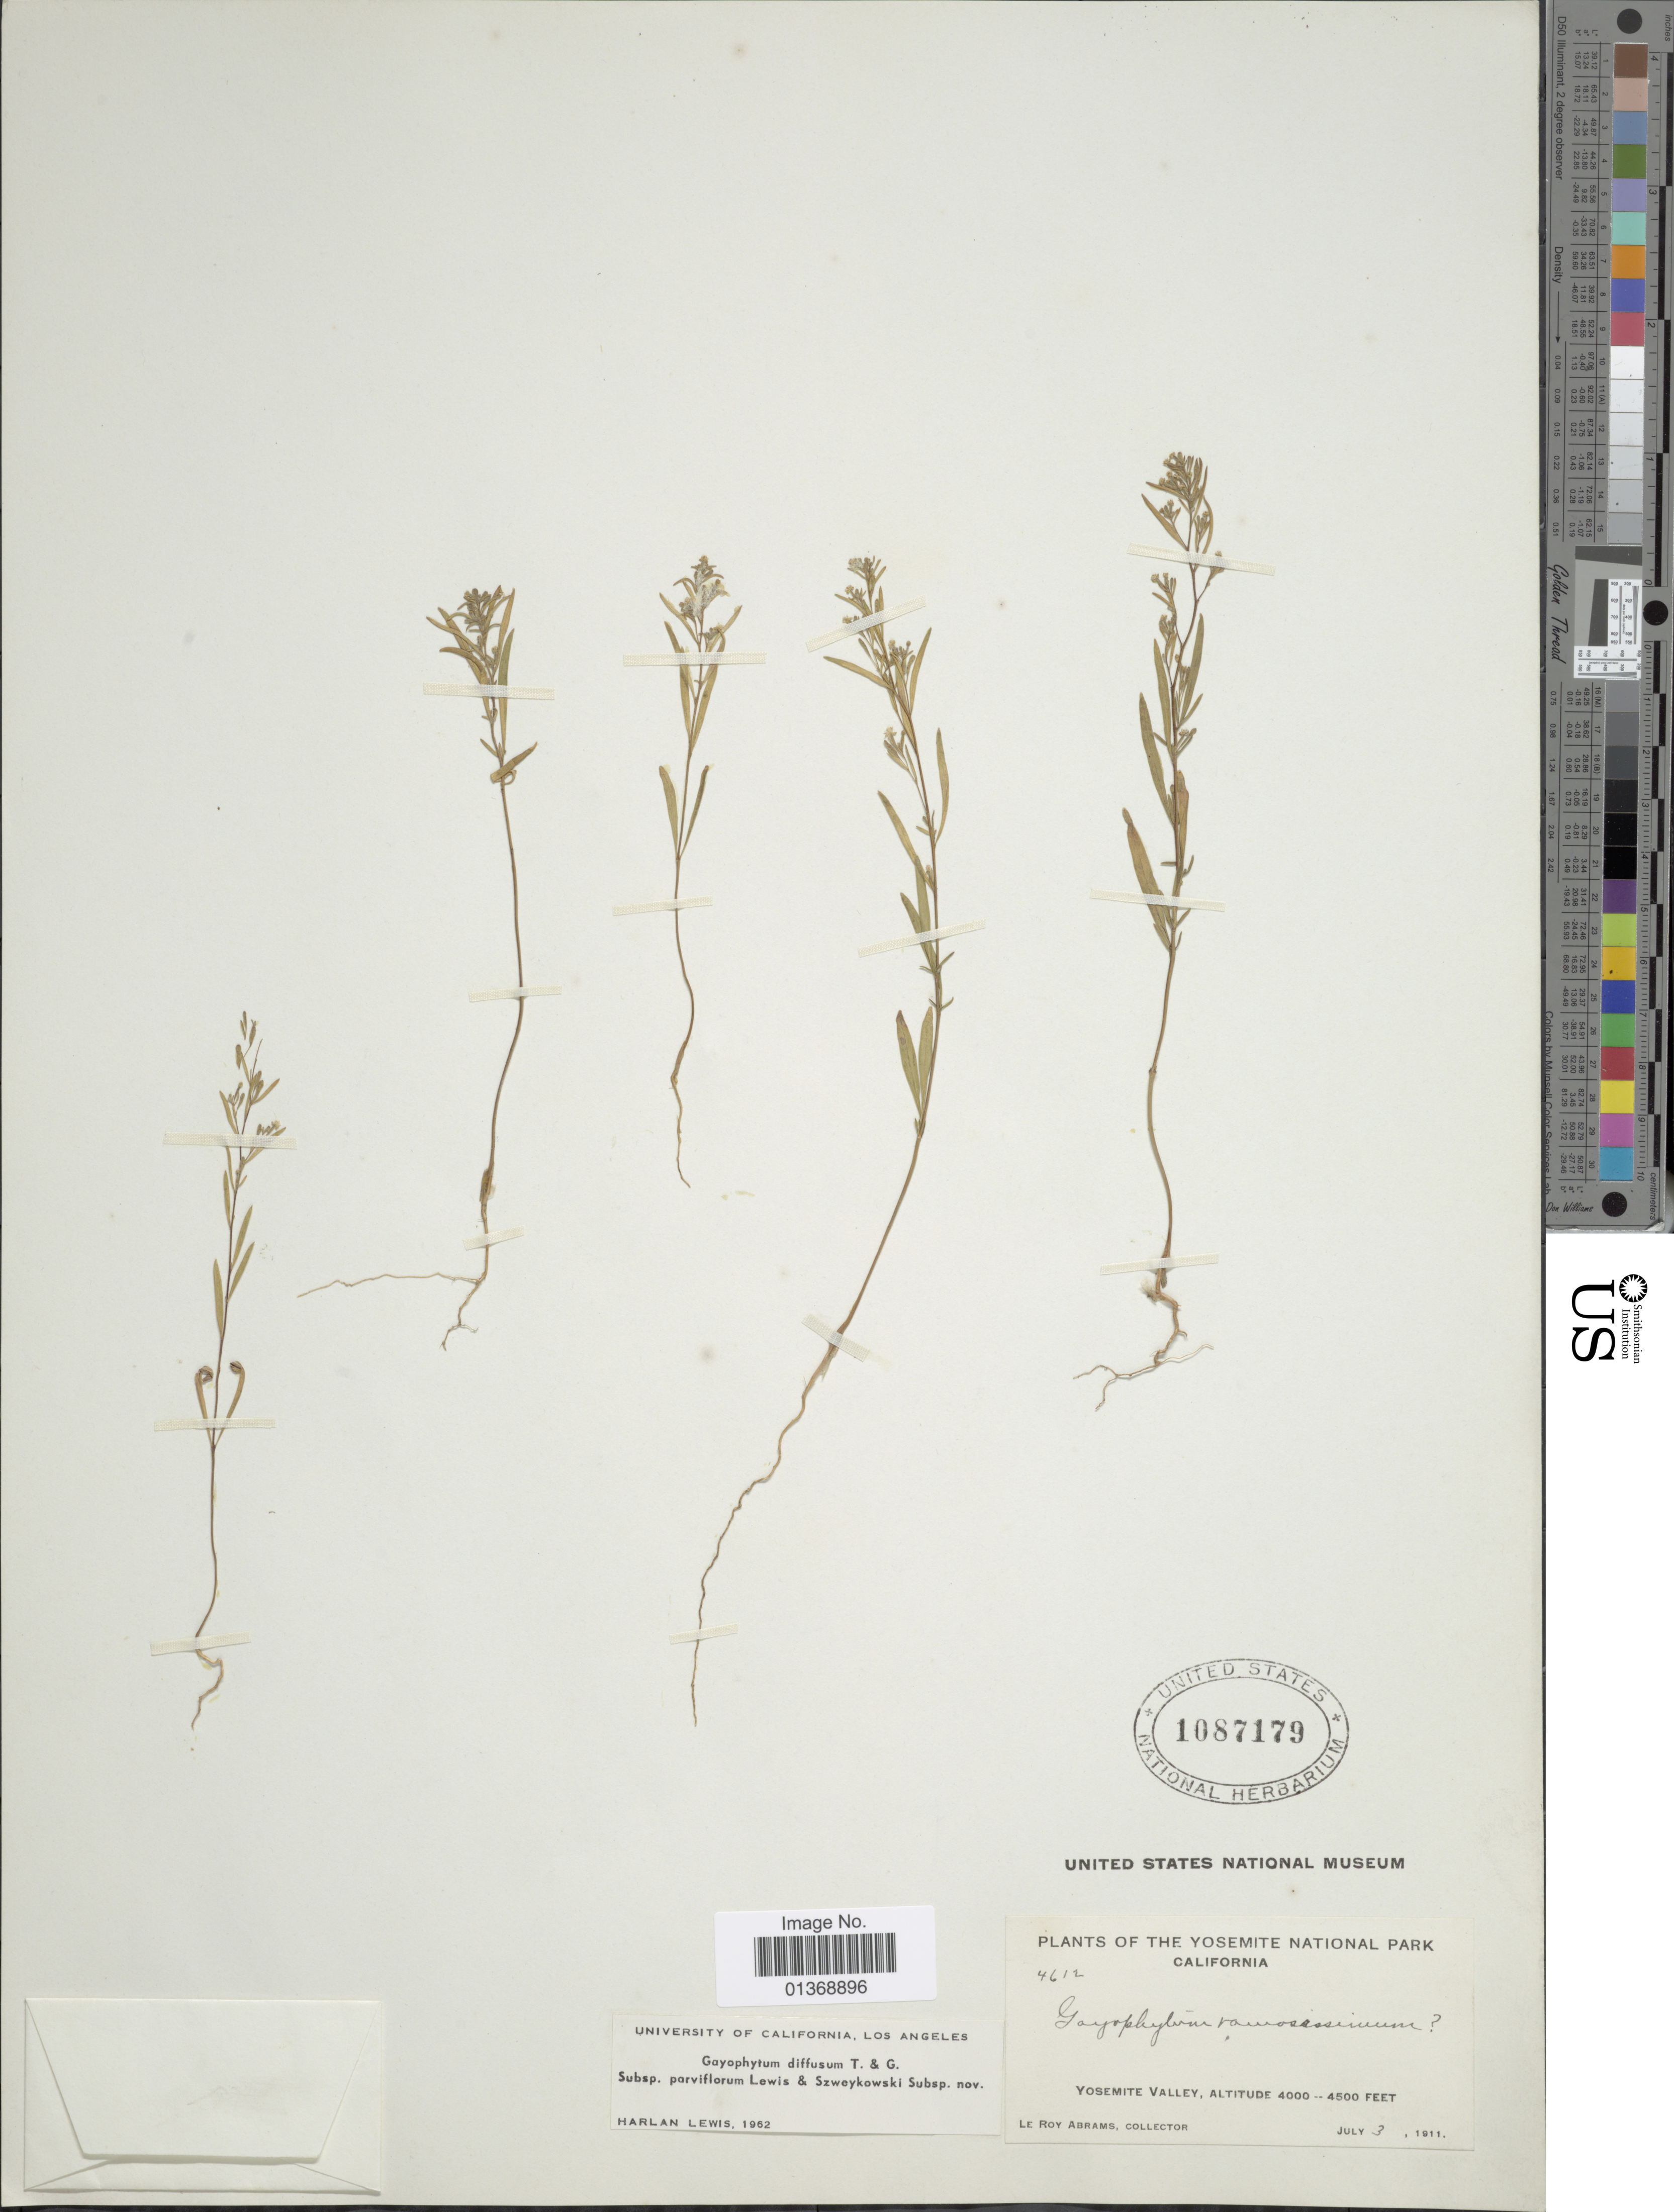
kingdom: Plantae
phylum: Tracheophyta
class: Magnoliopsida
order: Myrtales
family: Onagraceae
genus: Gayophytum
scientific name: Gayophytum diffusum subsp. parviflorum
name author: F. H. Lewis & Szweyk.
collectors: L. Abrams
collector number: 4612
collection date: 1911-07-03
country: United States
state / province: California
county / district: Mariposa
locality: Yosemite National Park, Yosemite Valley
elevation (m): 1219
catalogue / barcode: US 1087179